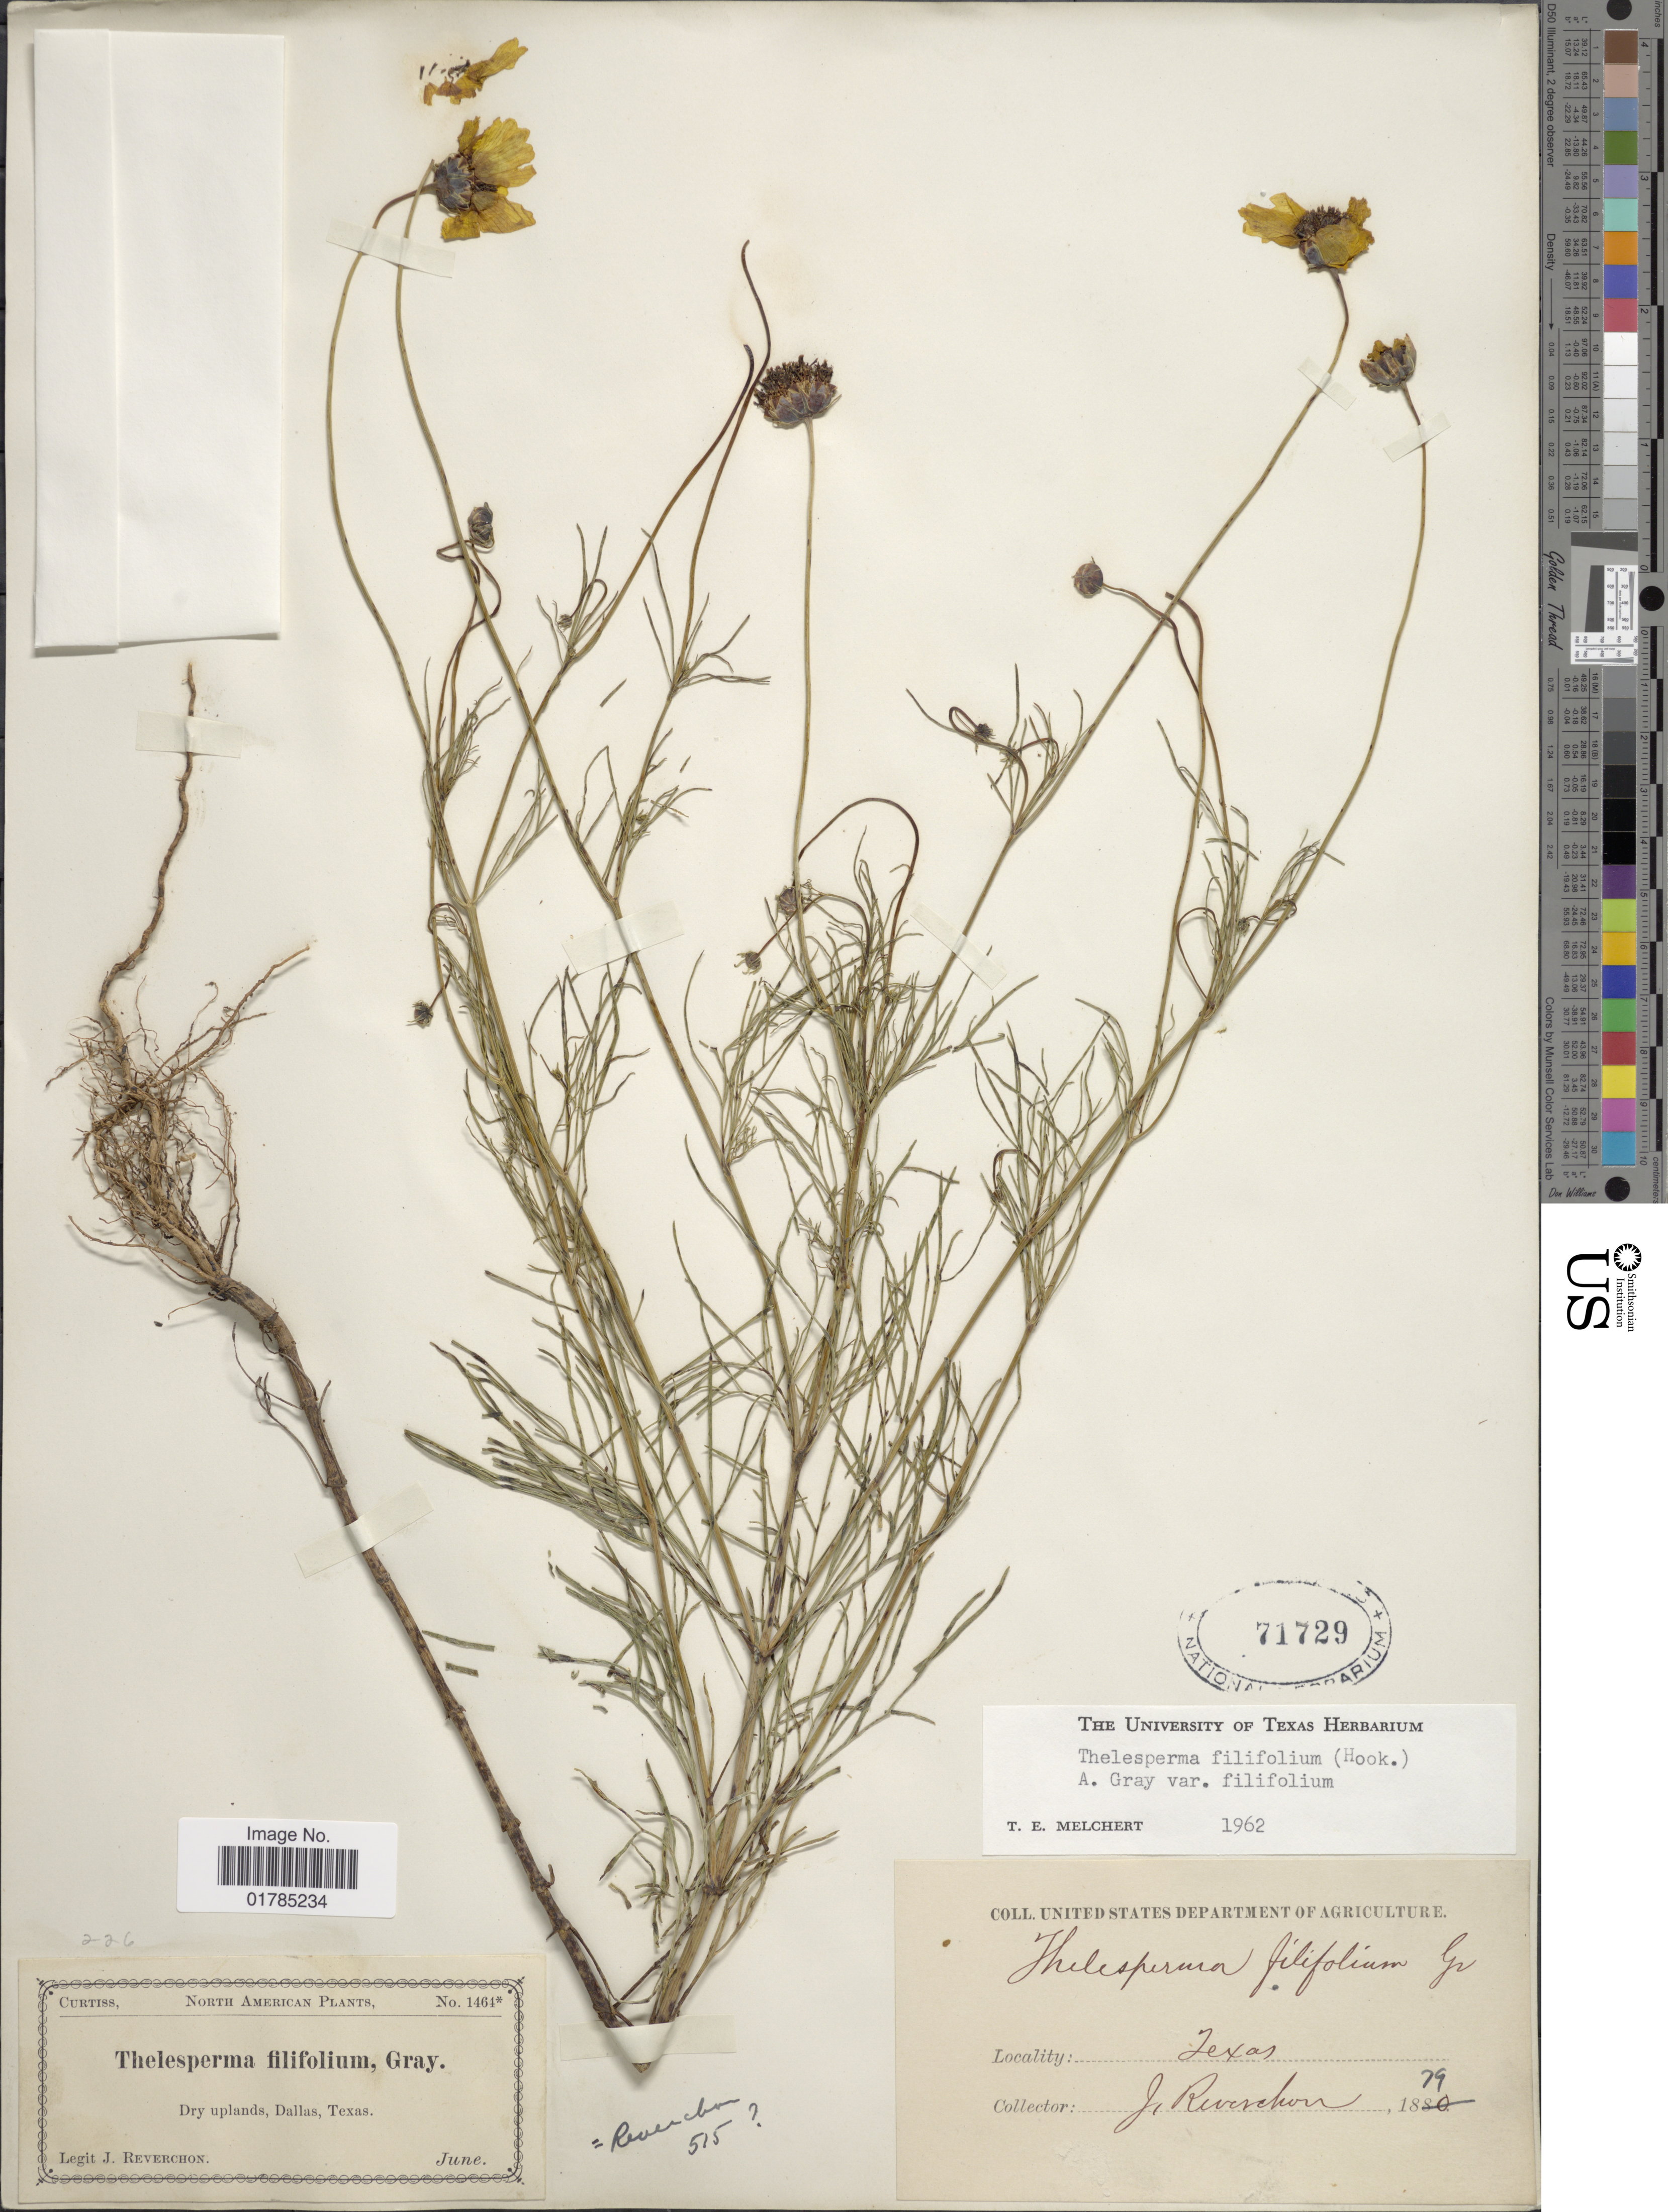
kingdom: Plantae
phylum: Tracheophyta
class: Magnoliopsida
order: Asterales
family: Asteraceae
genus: Thelesperma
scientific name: Thelesperma filifolium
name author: (Hook.) A. Gray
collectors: J. Reverchon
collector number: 1464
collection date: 1879-06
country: United States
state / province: Texas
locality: Dallas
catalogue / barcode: US 71729